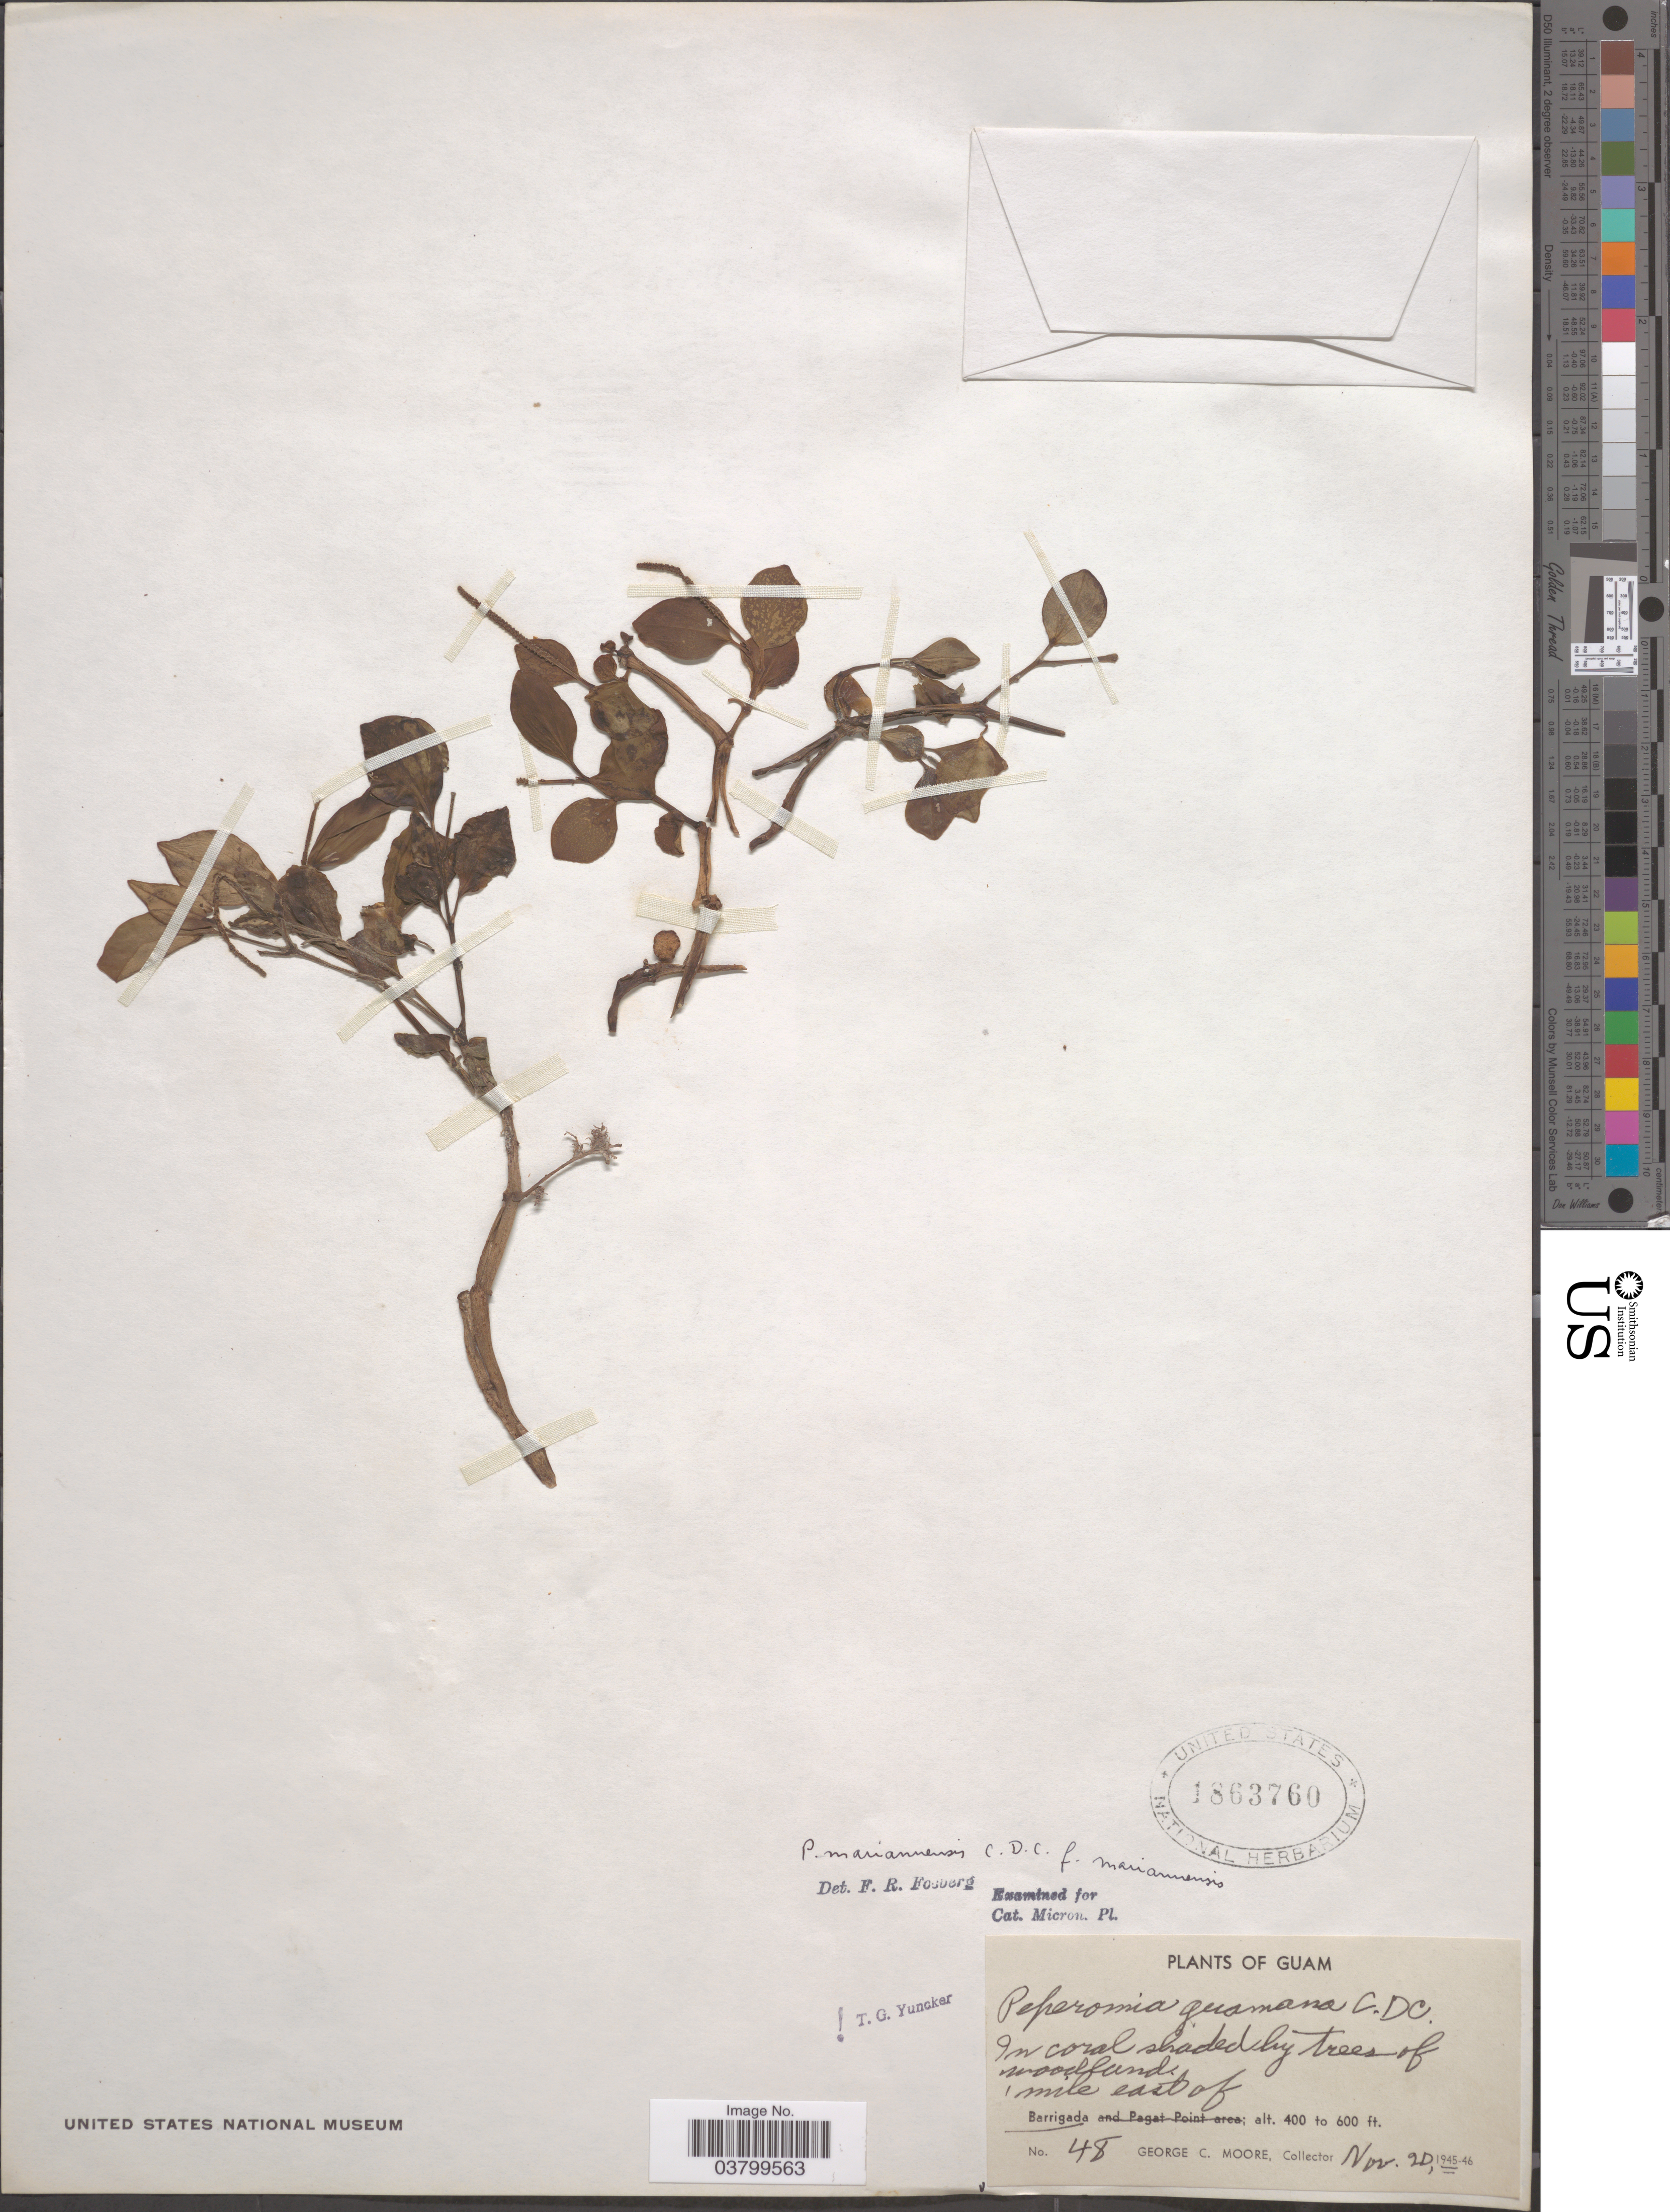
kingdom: Plantae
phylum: Tracheophyta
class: Magnoliopsida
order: Piperales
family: Piperaceae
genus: Peperomia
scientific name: Peperomia mariannensis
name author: C. DC.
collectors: G. C. Moore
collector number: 48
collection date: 1945-11-20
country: Guam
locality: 1 mile east of Barrigada.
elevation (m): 122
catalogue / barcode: US 1863760